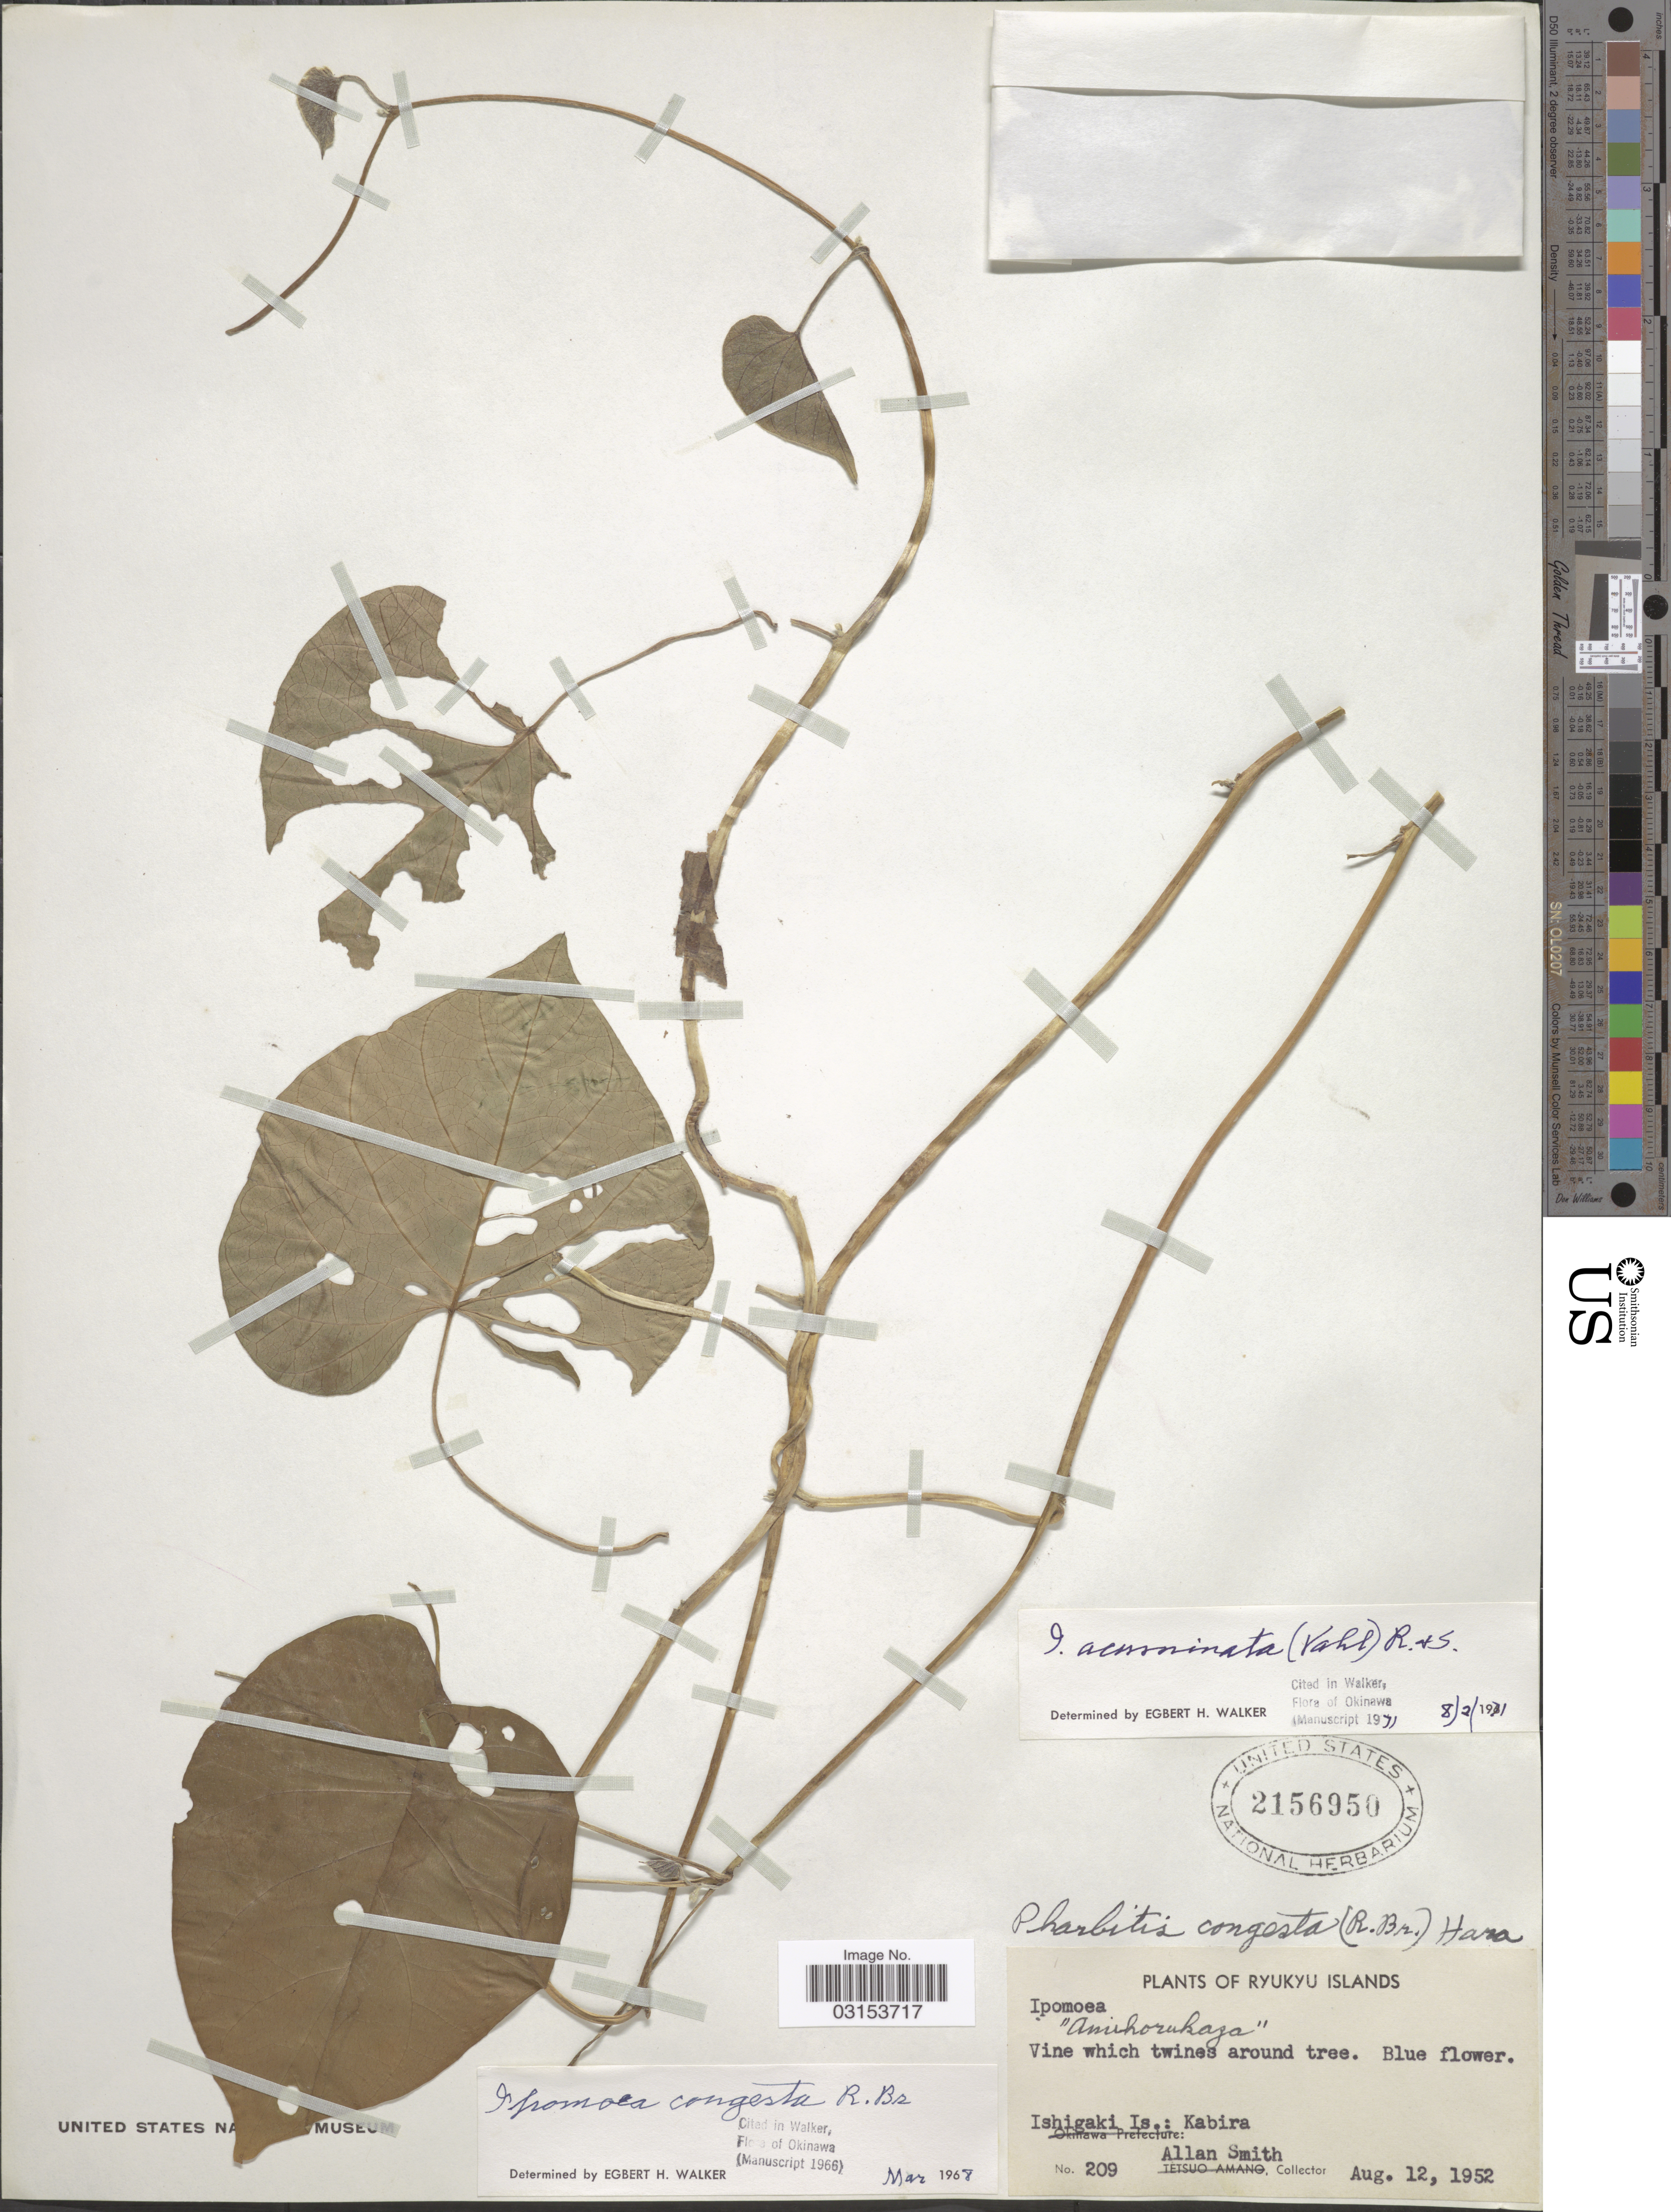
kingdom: Plantae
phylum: Tracheophyta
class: Magnoliopsida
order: Solanales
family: Convolvulaceae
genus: Ipomoea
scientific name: Ipomoea acuminata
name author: (Vahl) Roem. & Schult.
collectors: A. Smith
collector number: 209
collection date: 1952-08-12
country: Japan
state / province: Okinawa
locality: Ryukyu Islands. Ishigaki Is.: Kabira.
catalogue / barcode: US 2156950